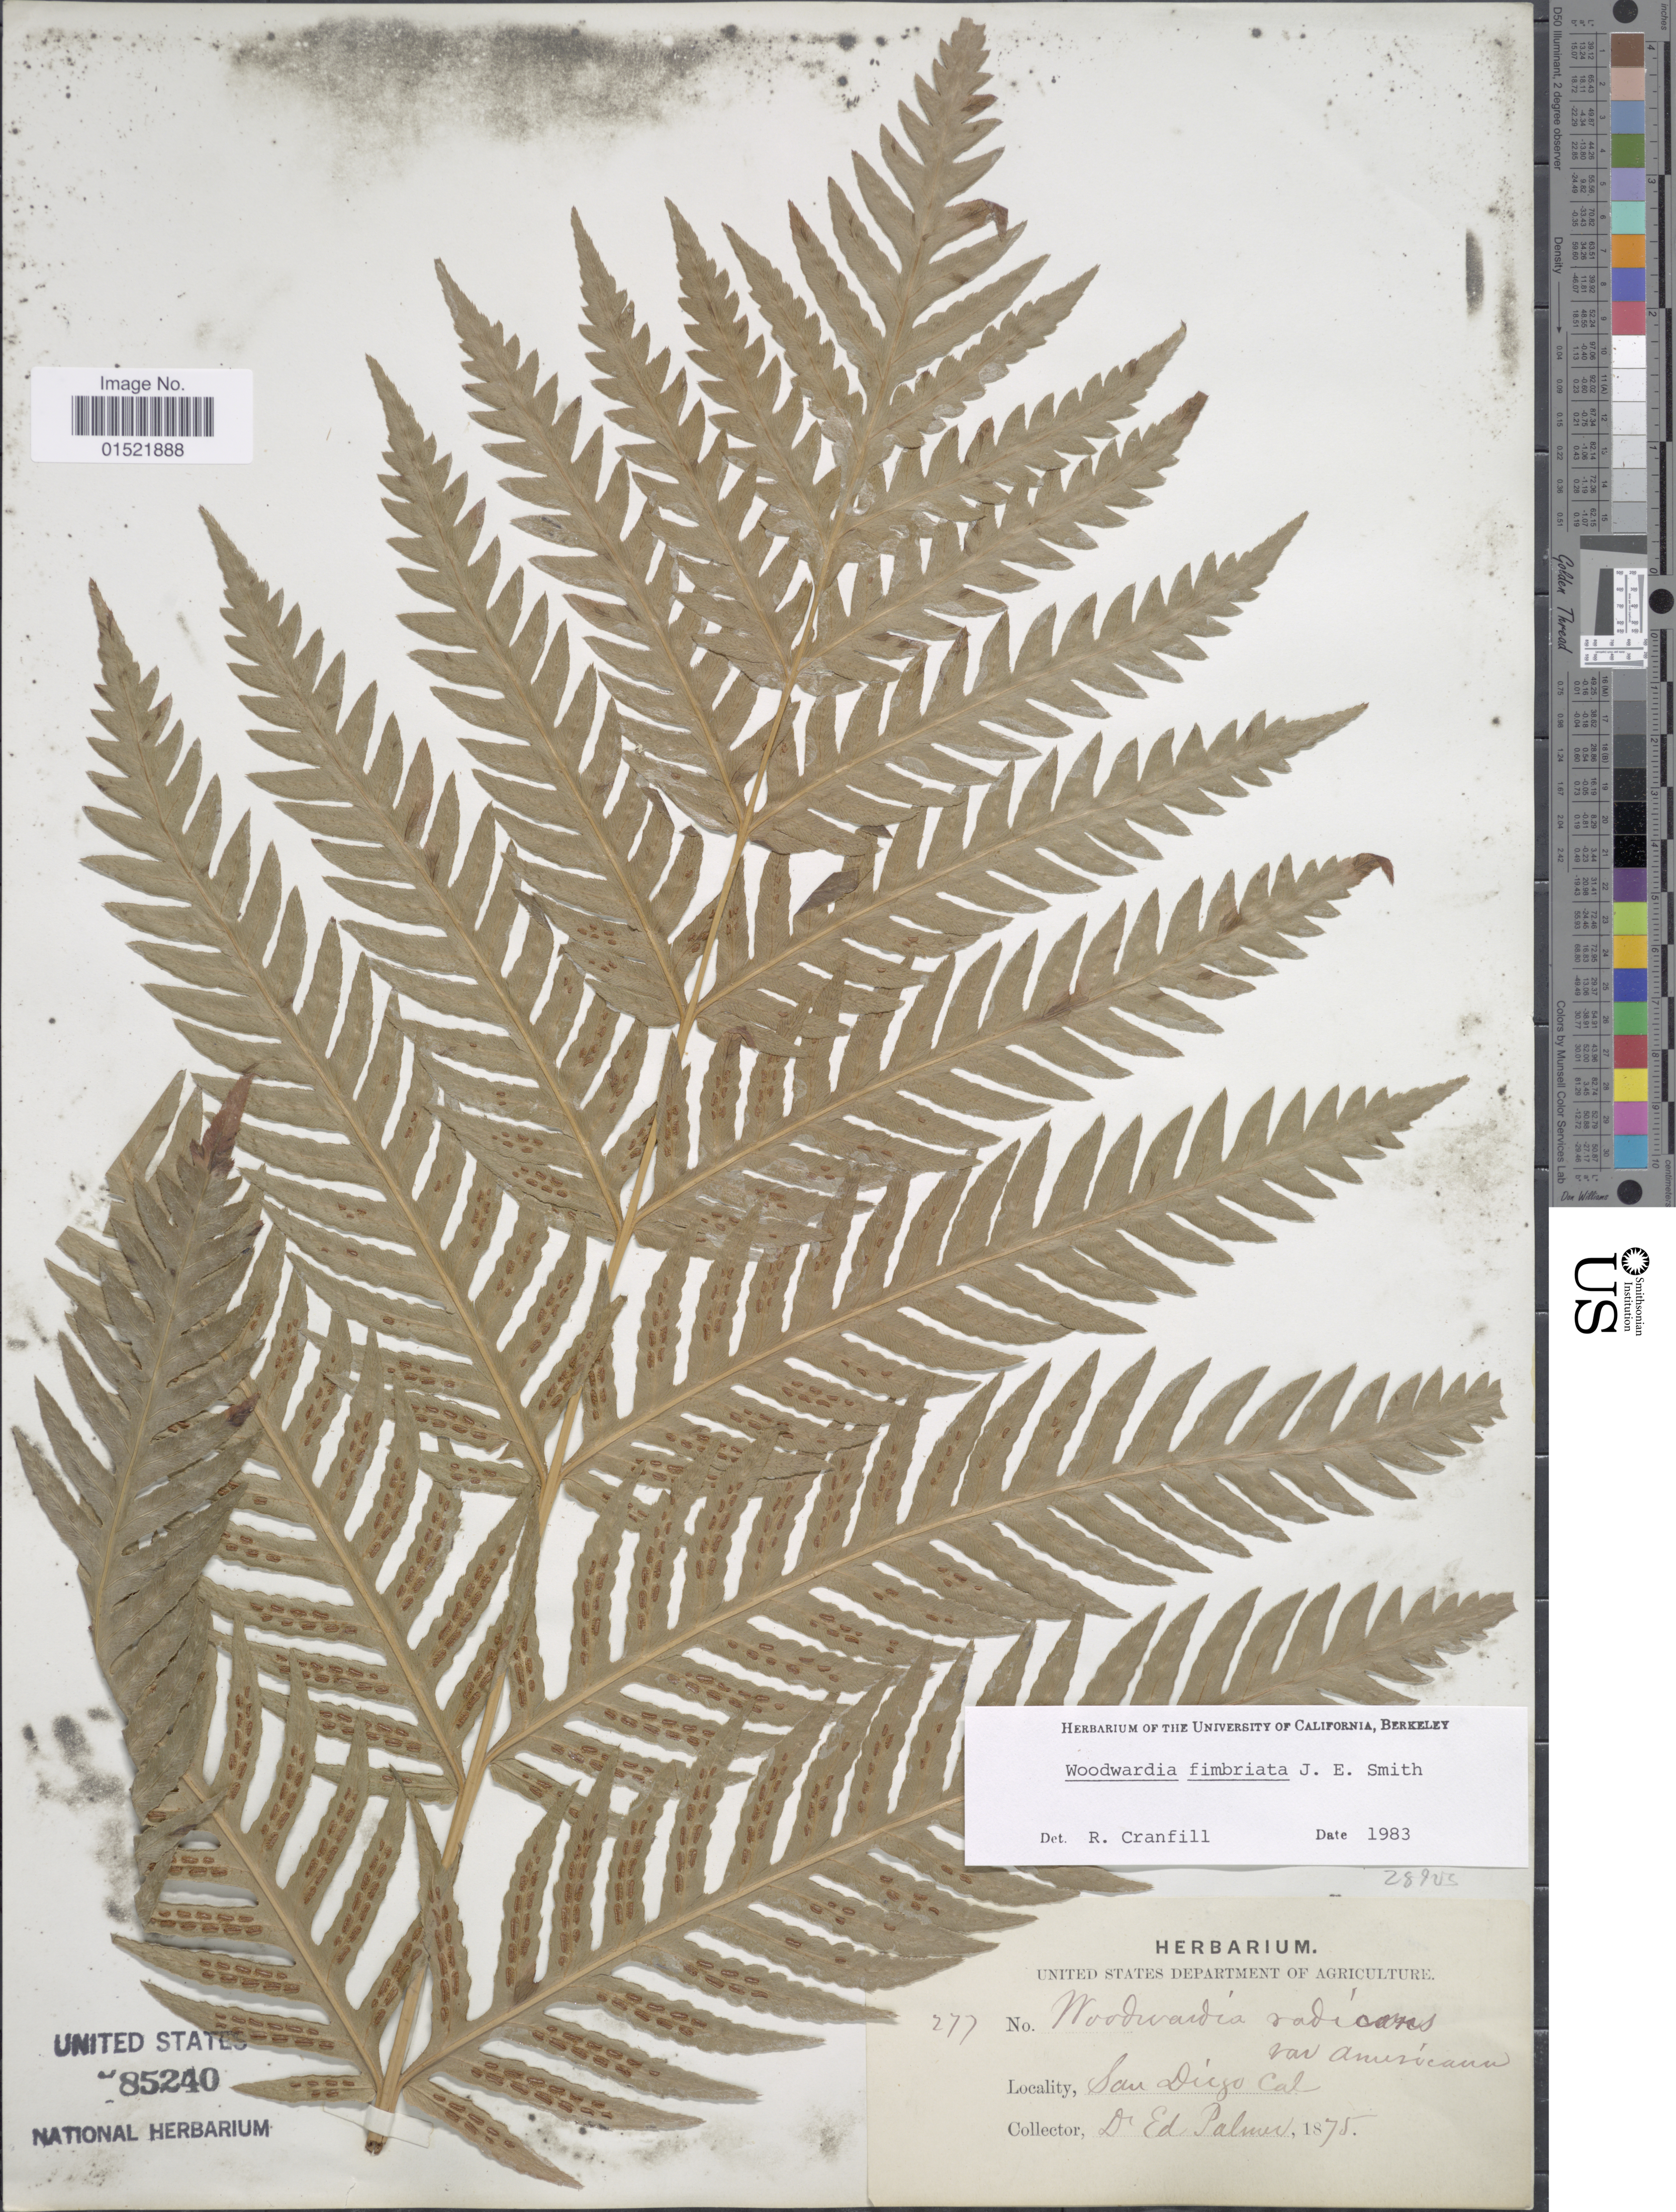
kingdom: Plantae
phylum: Tracheophyta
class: Polypodiopsida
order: Polypodiales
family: Blechnaceae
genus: Woodwardia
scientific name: Woodwardia fimbriata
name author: Sm.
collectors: E. Palmer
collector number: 277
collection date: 1875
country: United States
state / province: California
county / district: San Diego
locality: San Diego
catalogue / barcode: US 85240